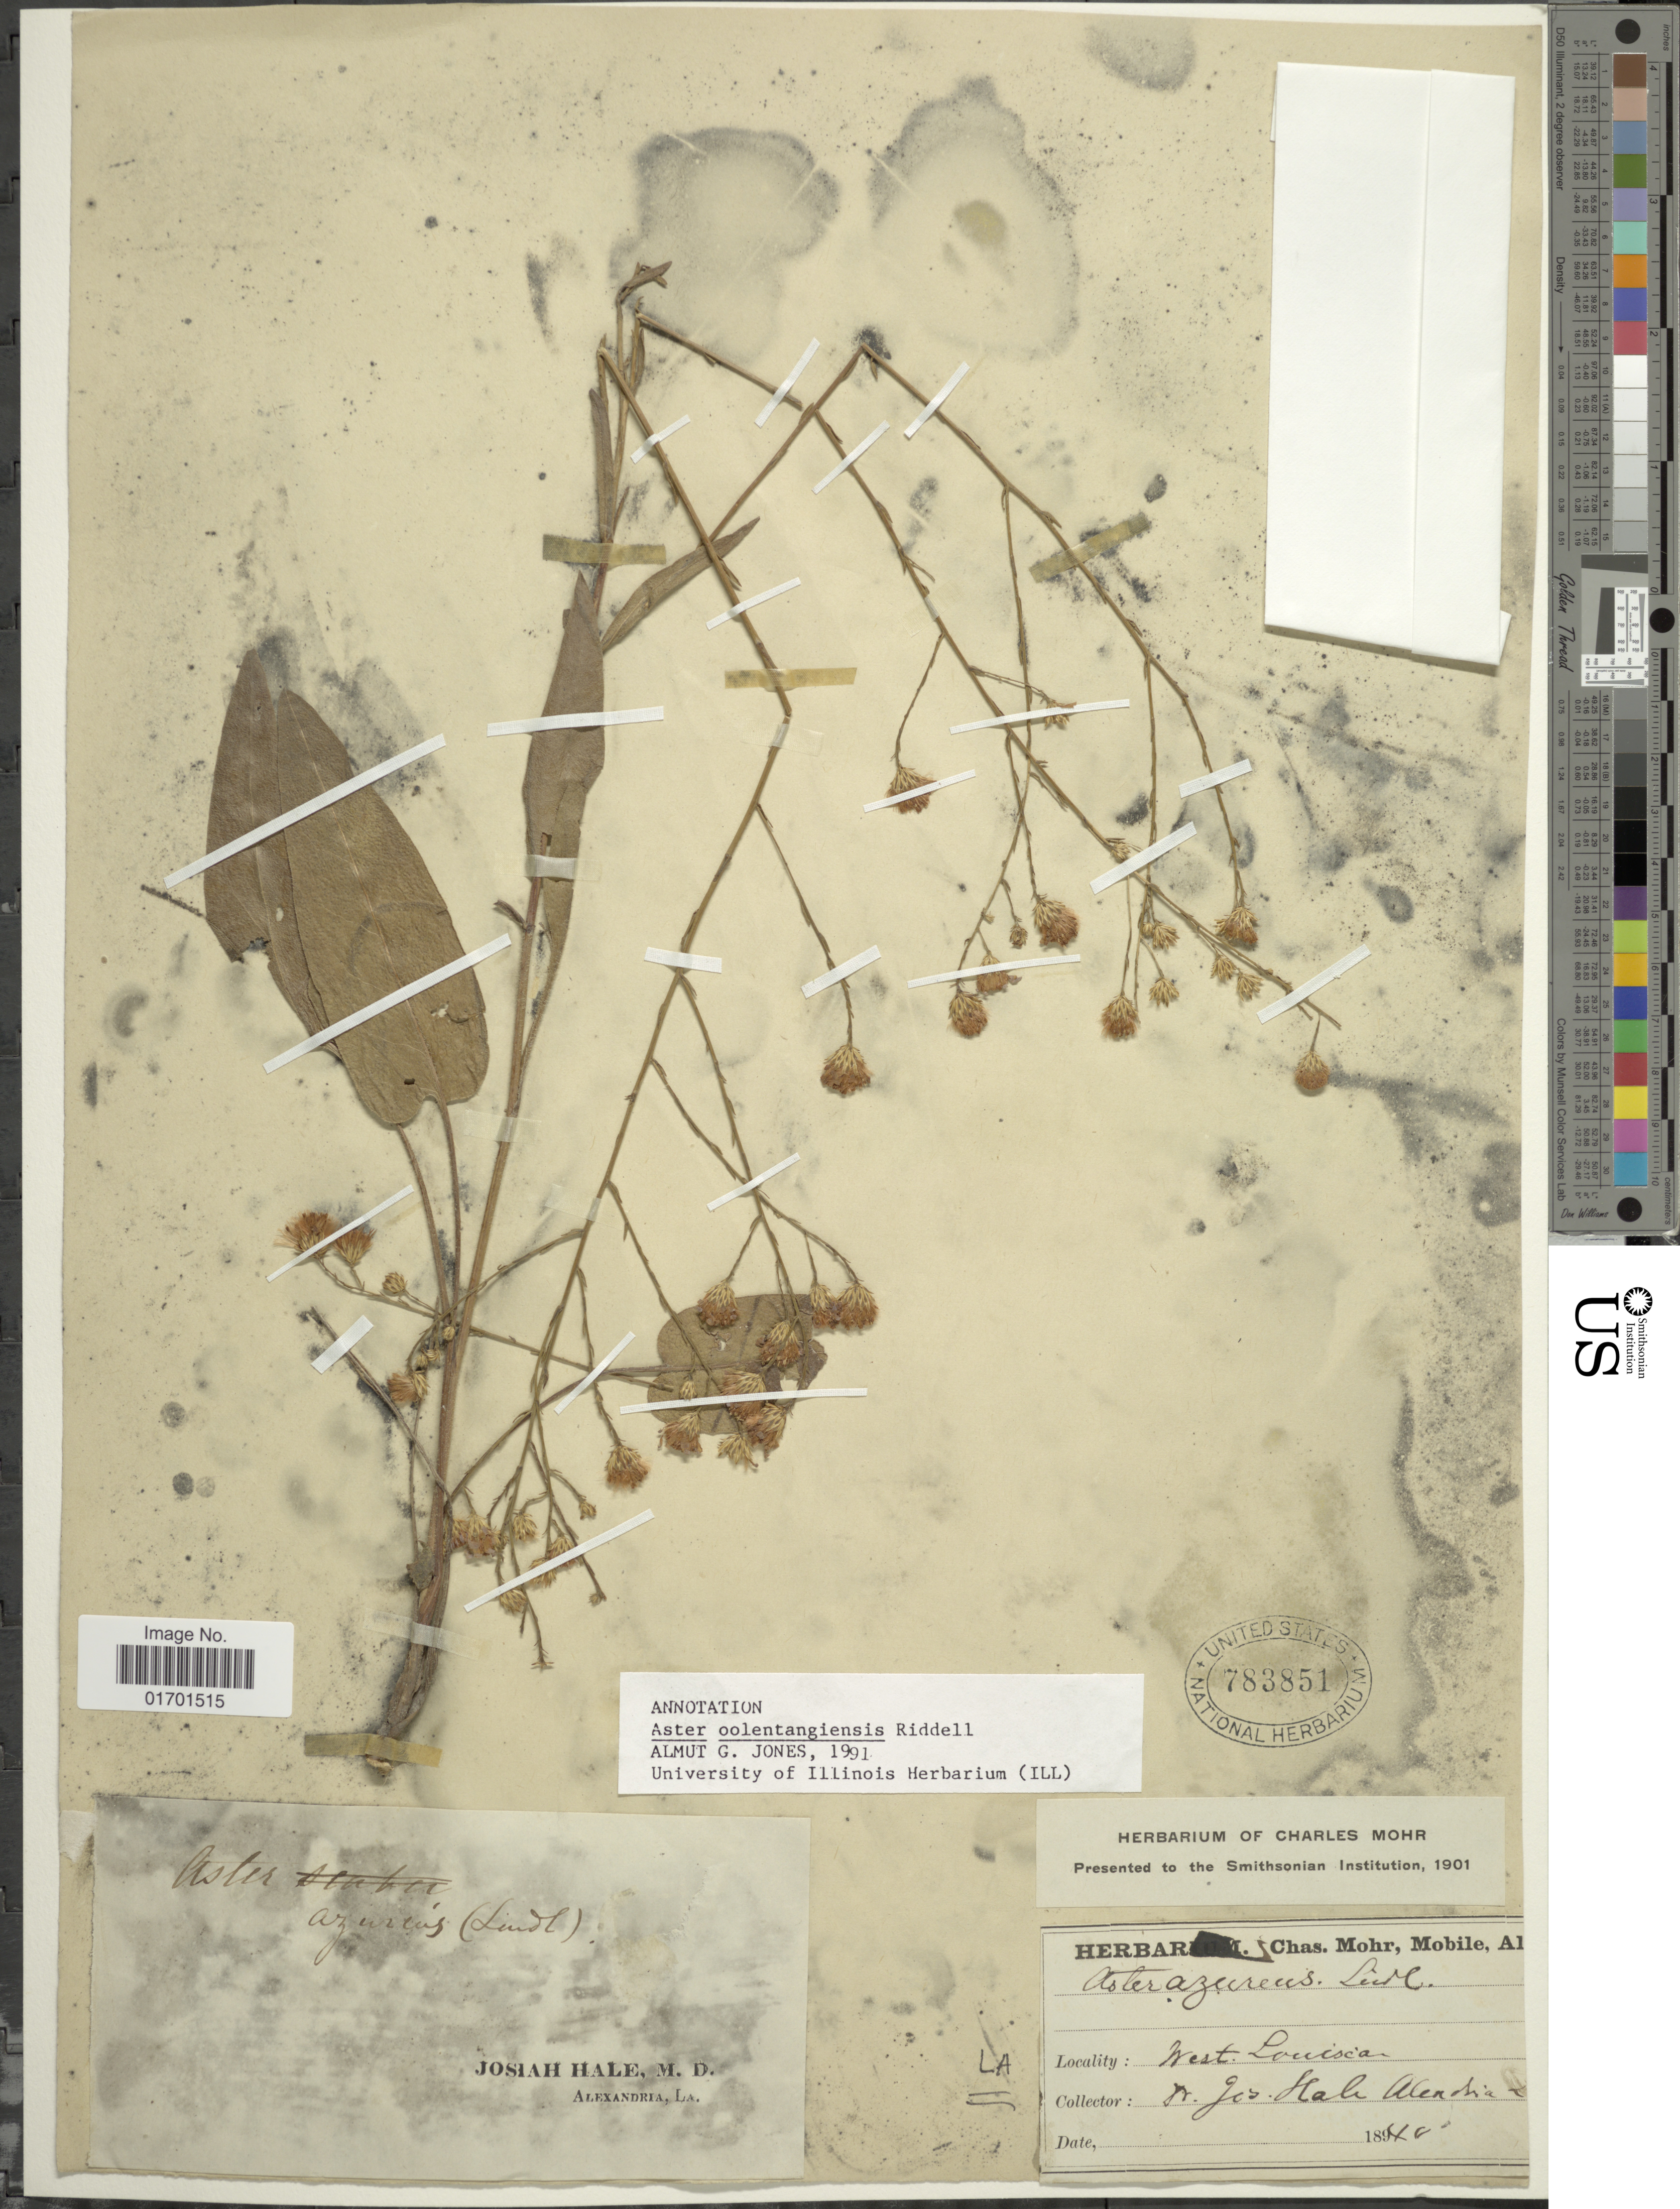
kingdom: Plantae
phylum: Tracheophyta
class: Magnoliopsida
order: Asterales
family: Asteraceae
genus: Symphyotrichum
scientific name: Symphyotrichum oolentangiense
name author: (Riddell) G.L. Nesom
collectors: J. Hale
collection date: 1894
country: United States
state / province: Louisiana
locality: West Louisiana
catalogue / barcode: US 783851